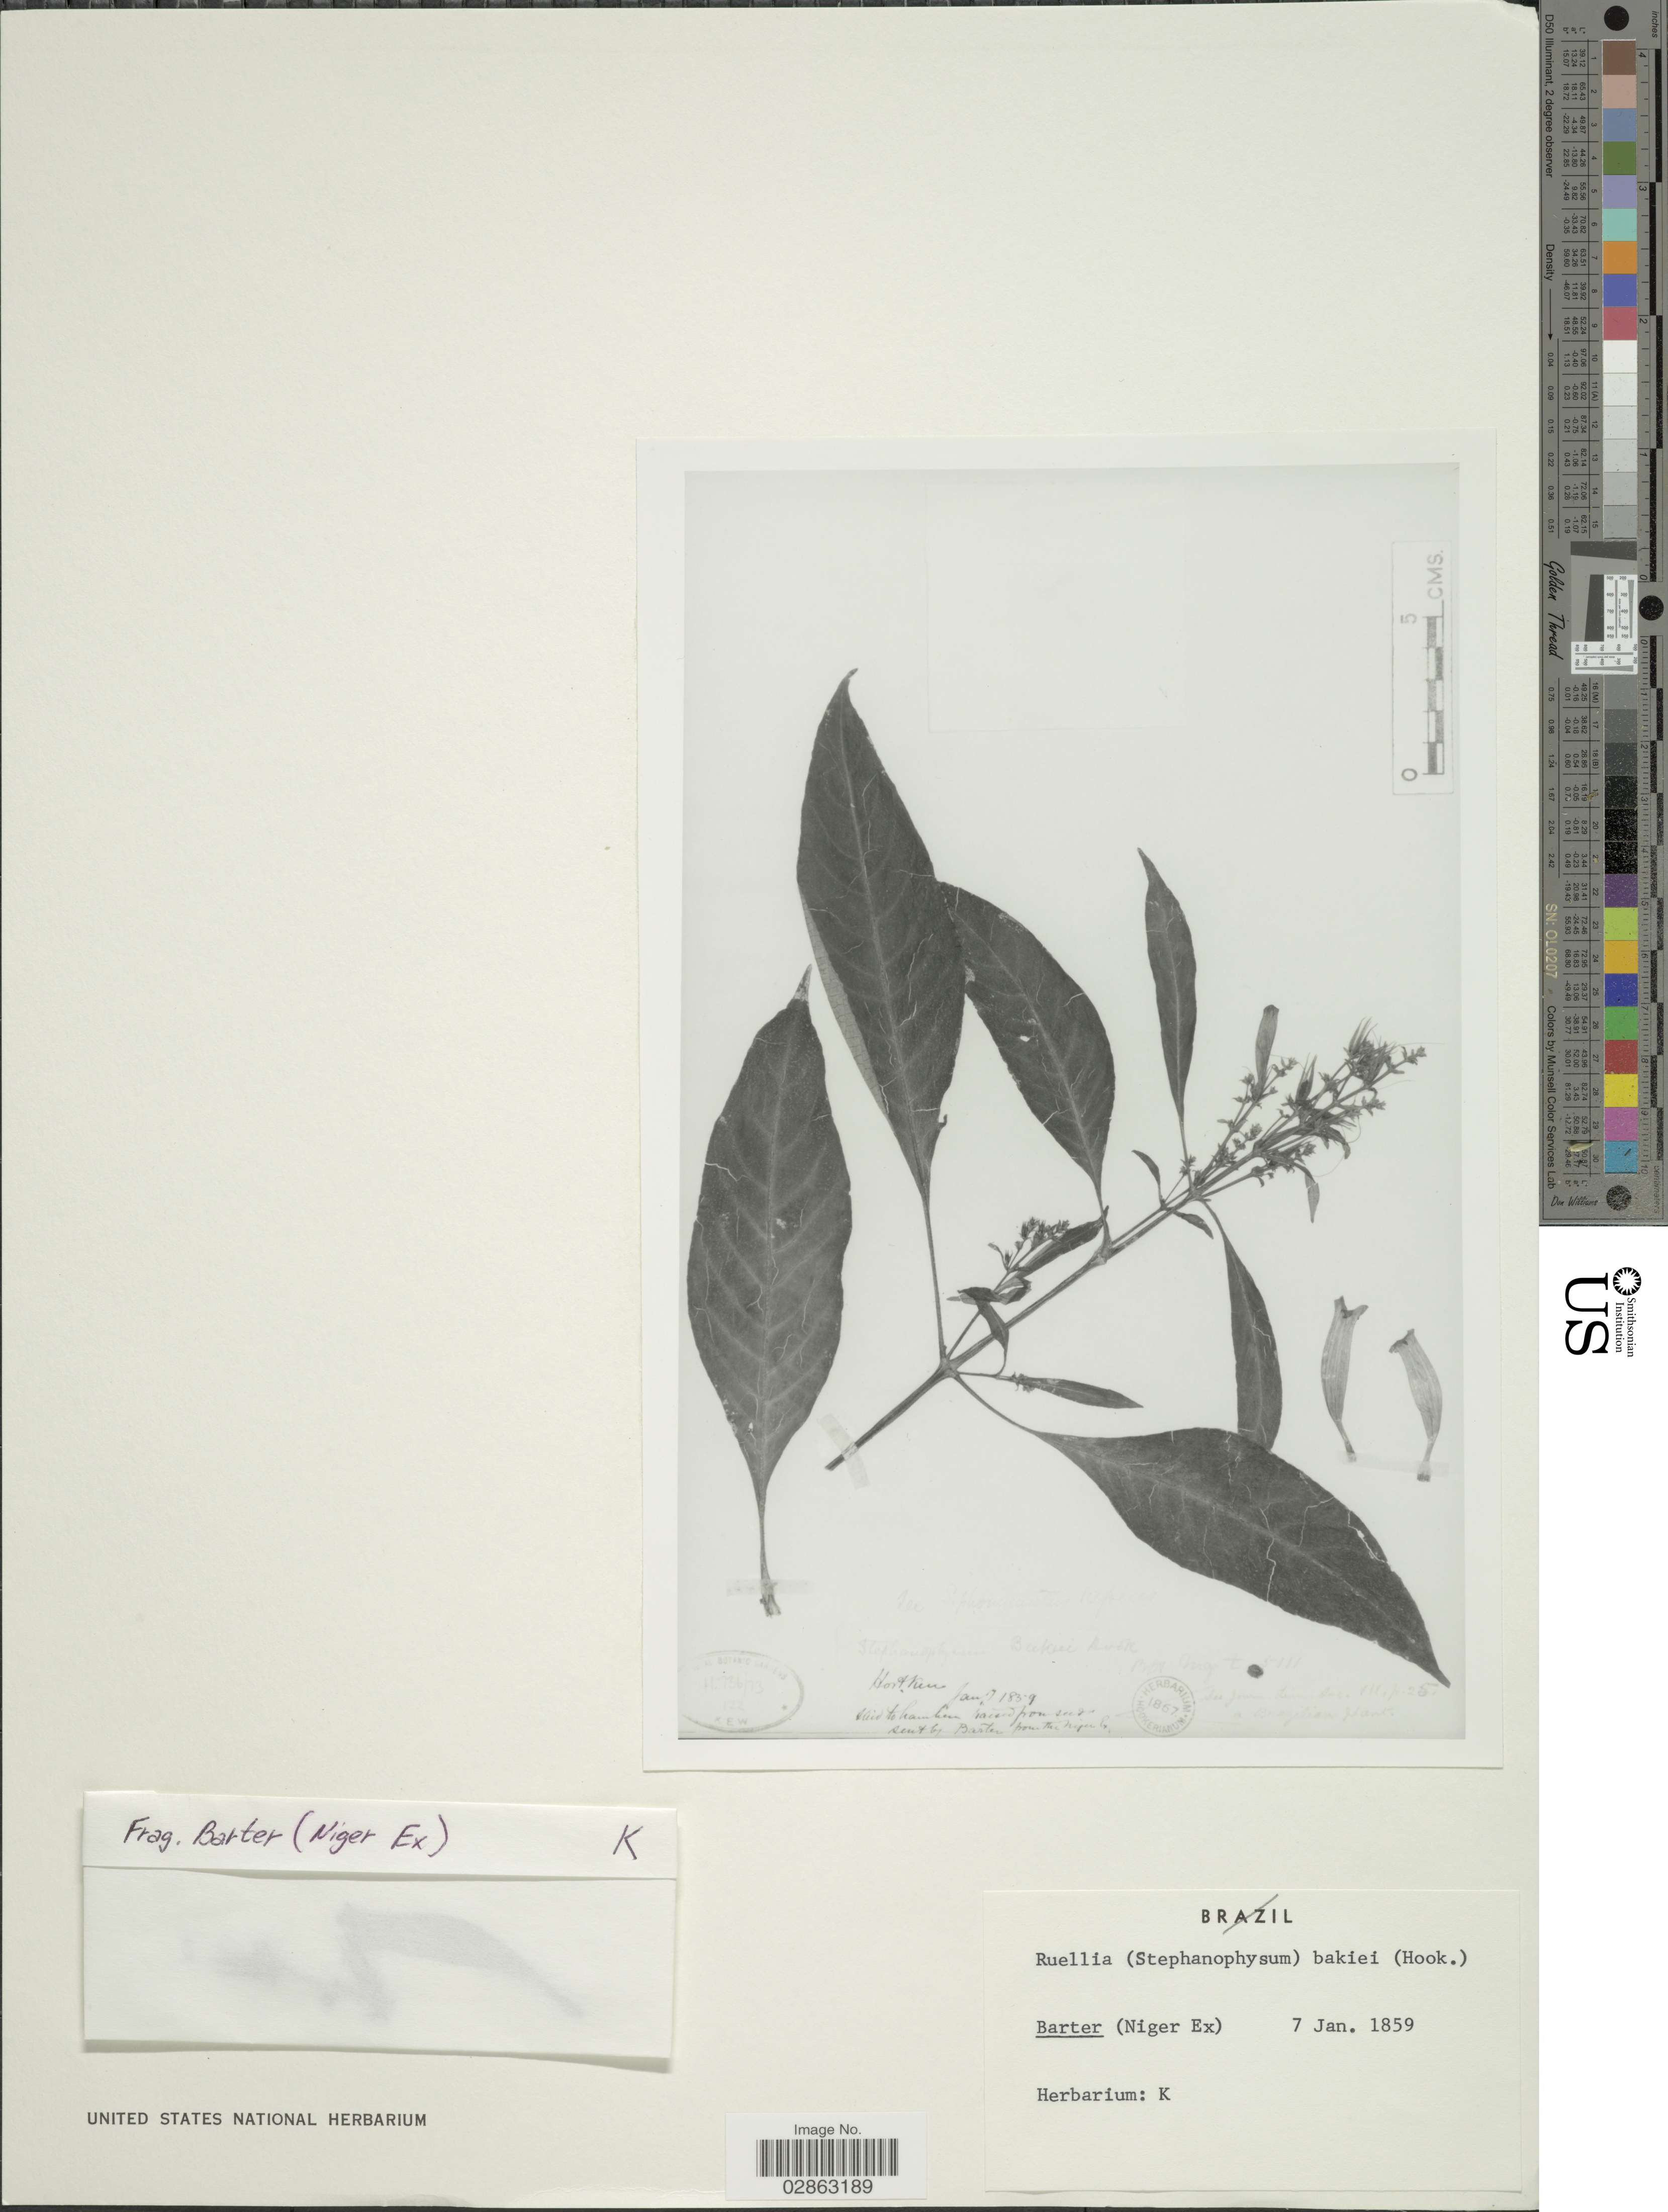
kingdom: Plantae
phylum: Tracheophyta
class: Magnoliopsida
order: Lamiales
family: Acanthaceae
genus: Ruellia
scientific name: Ruellia baikiei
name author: (Hook.) N.E. Br.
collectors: -. Barter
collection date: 1859-01-07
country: Niger